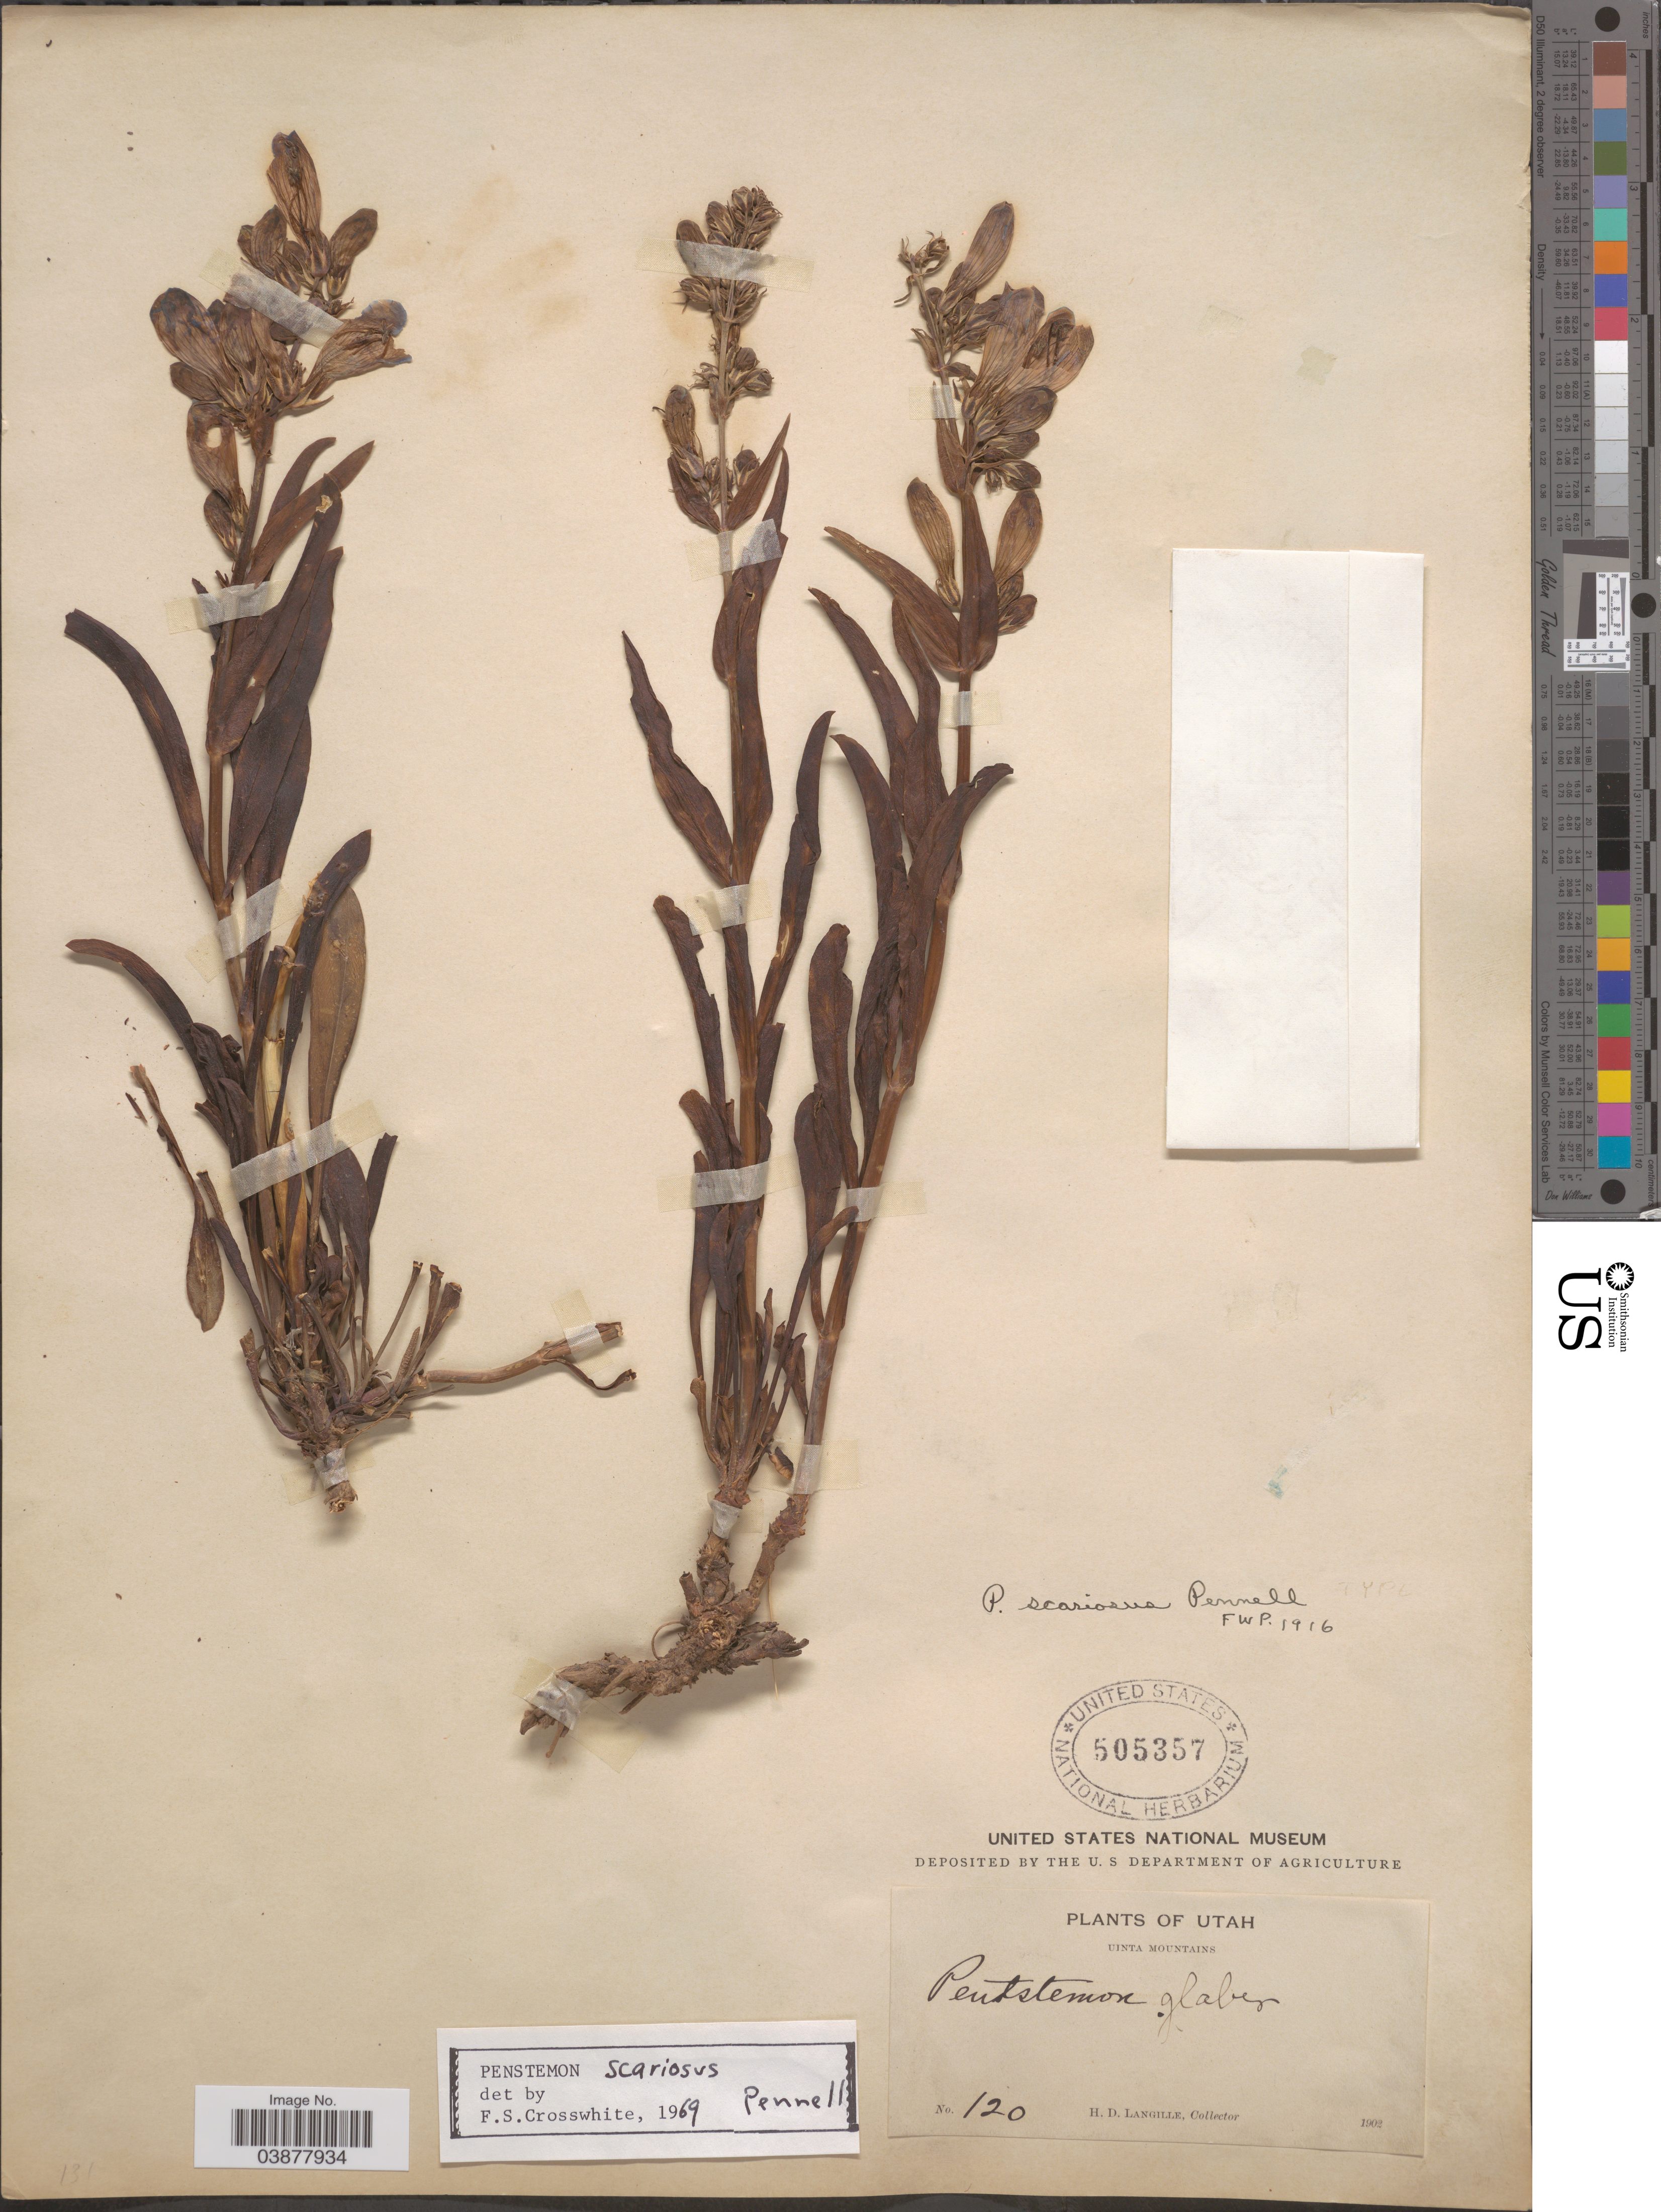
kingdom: Plantae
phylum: Tracheophyta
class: Magnoliopsida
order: Lamiales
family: Plantaginaceae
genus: Penstemon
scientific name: Penstemon scariosus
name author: Pennell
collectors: H. Langille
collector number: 120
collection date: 1902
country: United States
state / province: Utah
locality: Uinta Mountains.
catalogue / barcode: US 505357